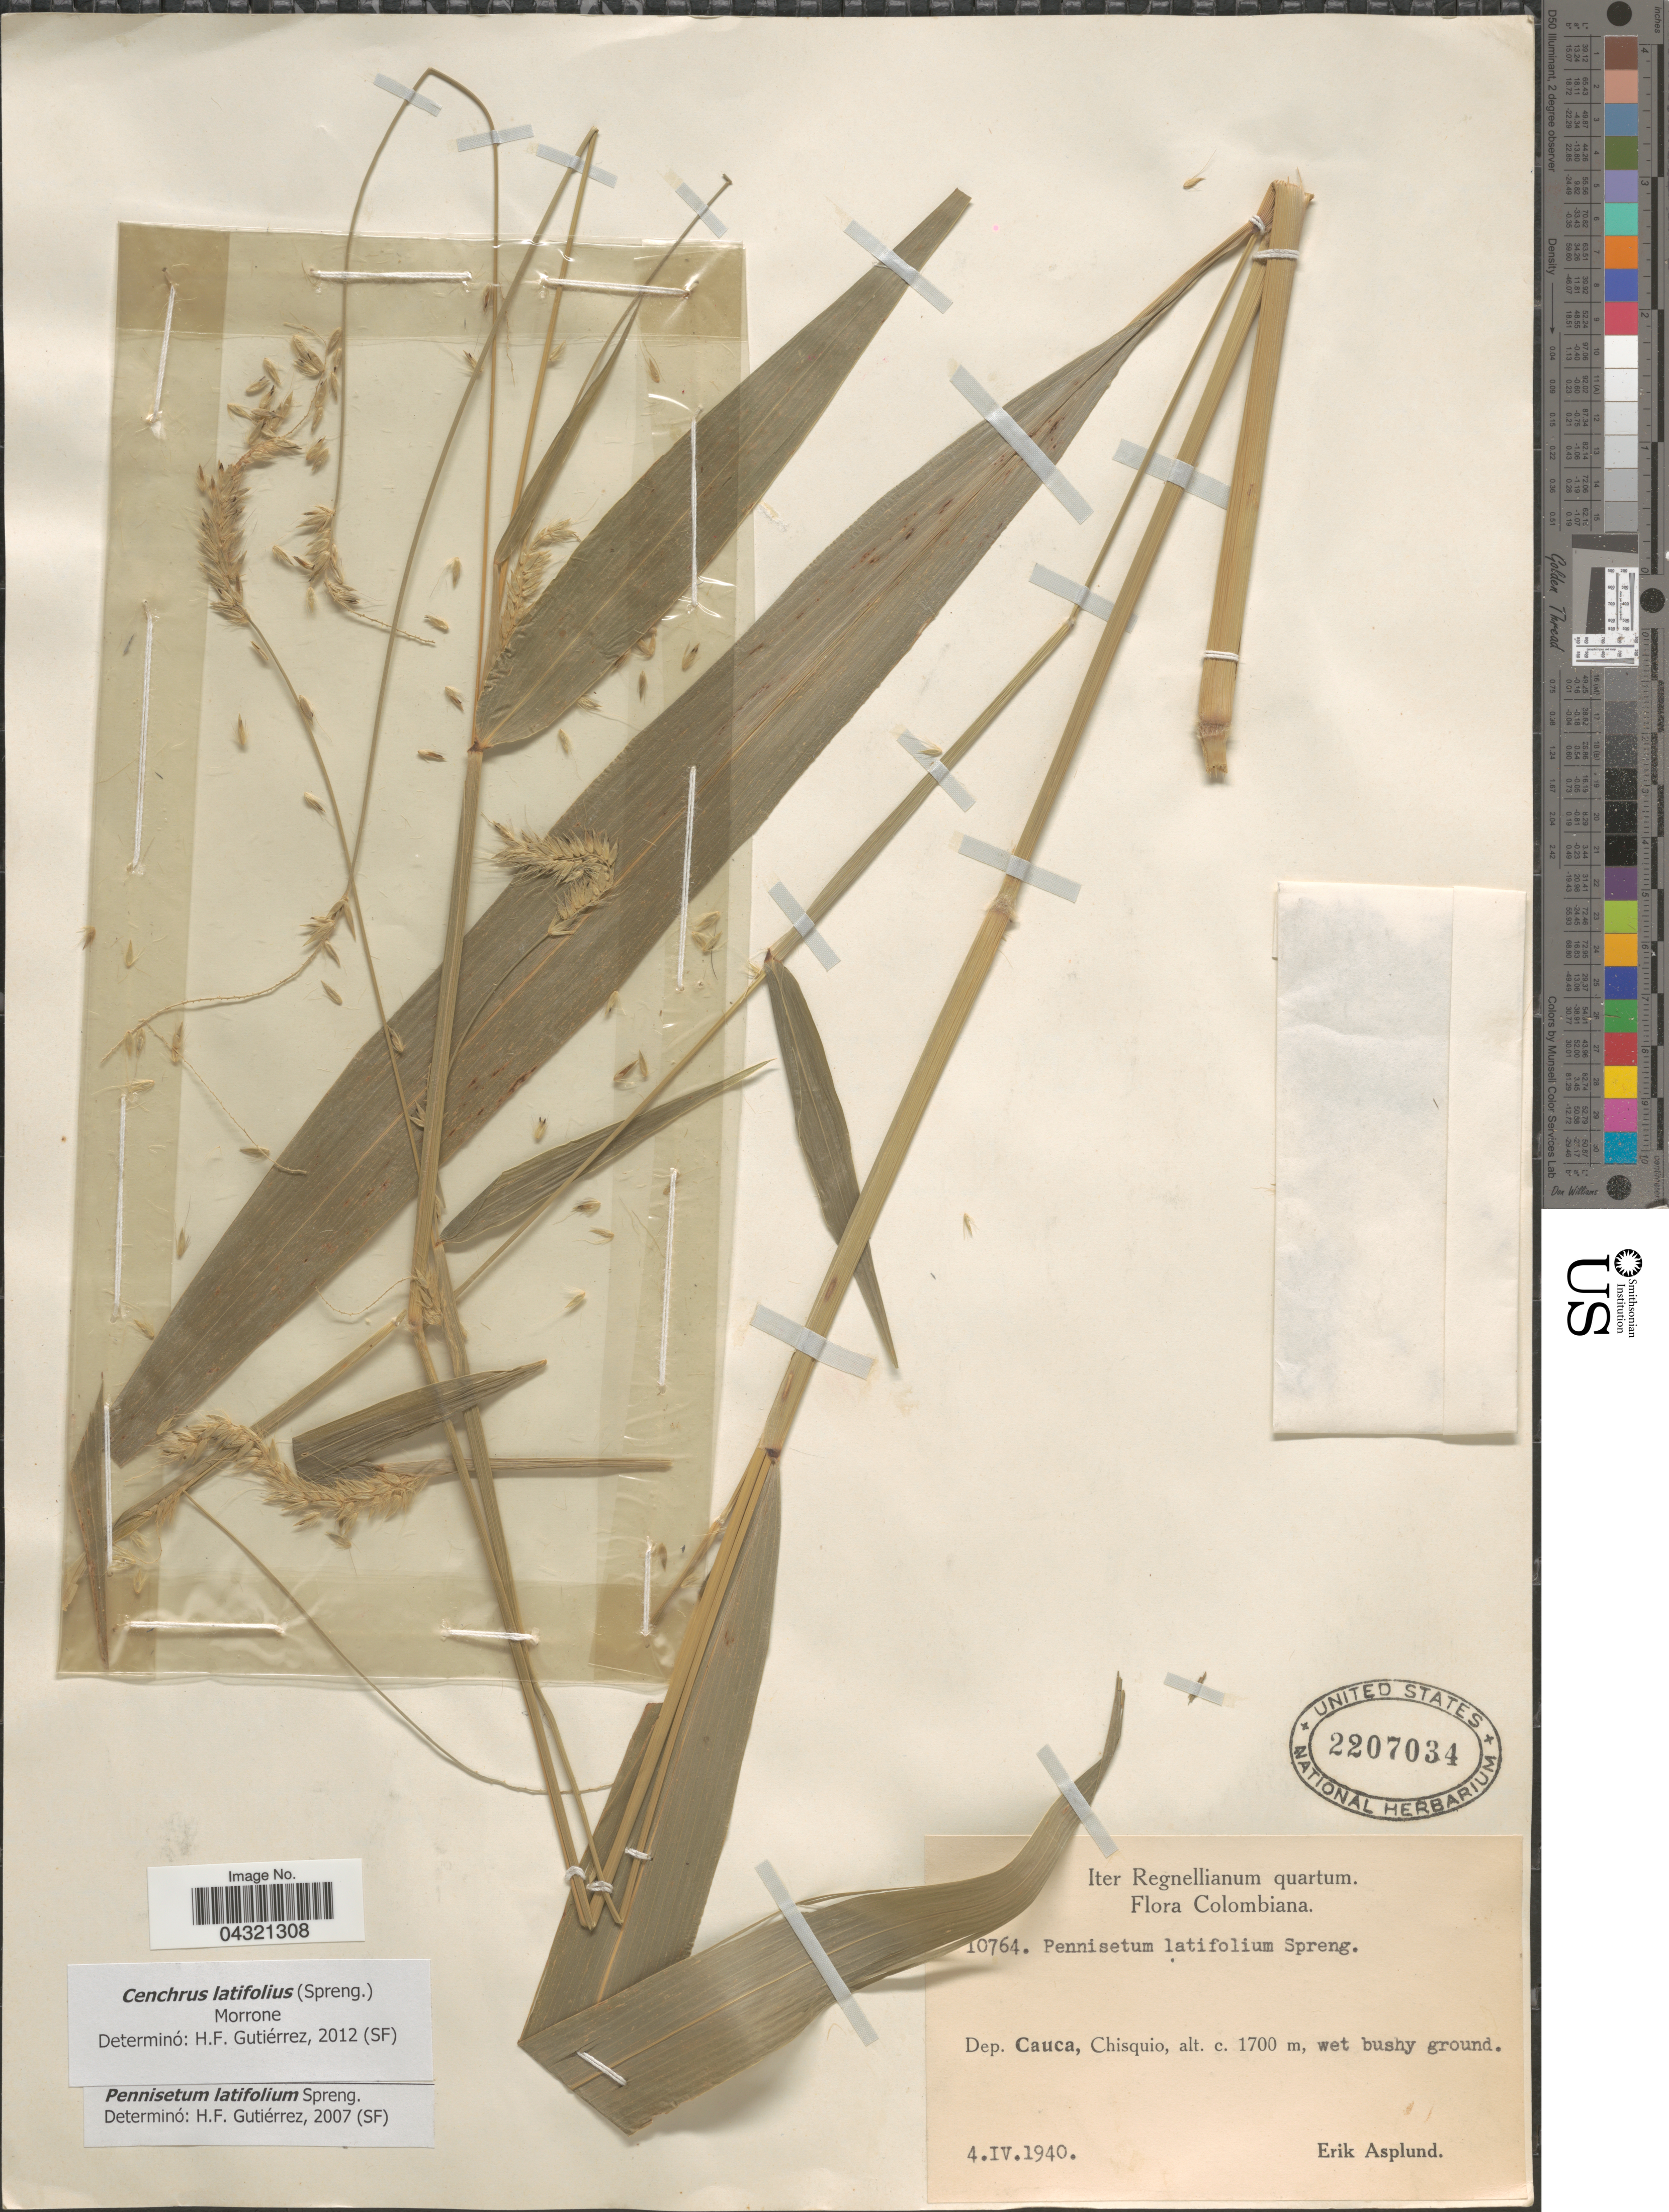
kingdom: Plantae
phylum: Tracheophyta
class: Liliopsida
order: Poales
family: Poaceae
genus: Cenchrus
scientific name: Cenchrus latifolius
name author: (Spreng.) Morrone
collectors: E. Asplund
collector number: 10764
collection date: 1940-04-04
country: Colombia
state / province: Cauca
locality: Iter Regnellianum quartum. Dep. Cauca, Chisquio.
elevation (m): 1700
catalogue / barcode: US 2207034